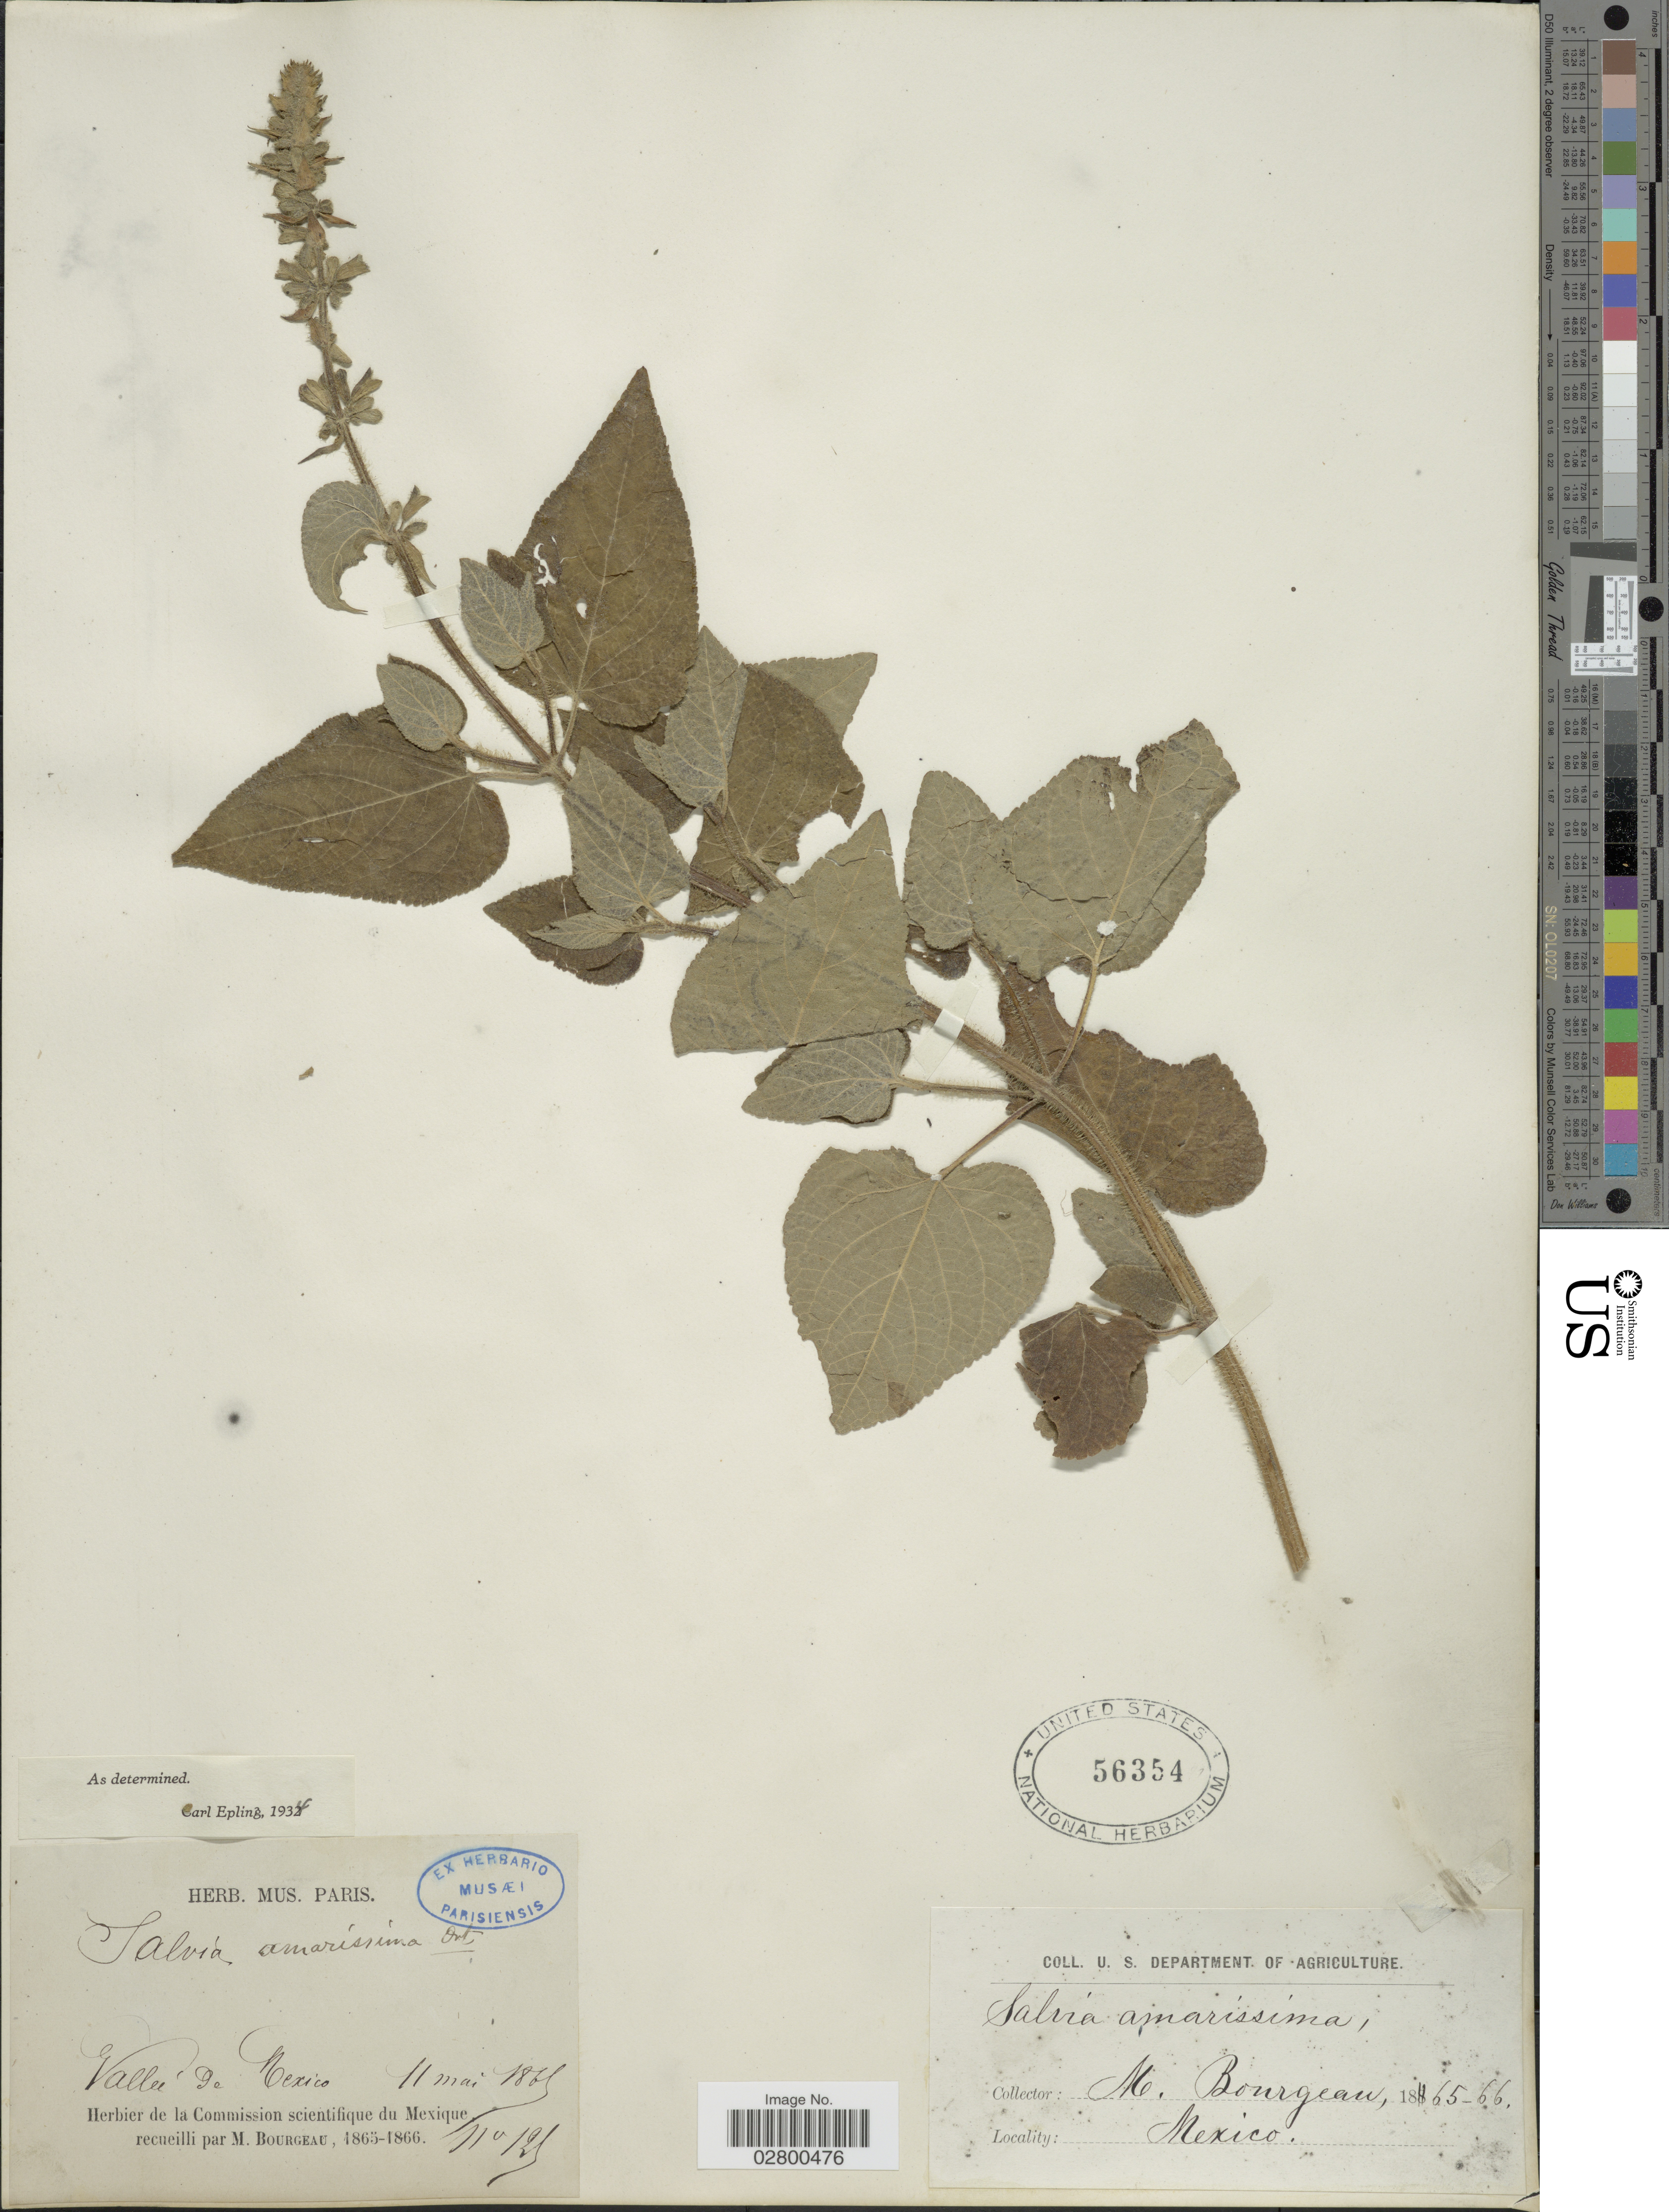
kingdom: Plantae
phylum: Tracheophyta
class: Magnoliopsida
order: Lamiales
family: Lamiaceae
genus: Salvia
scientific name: Salvia amarissima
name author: Orteg.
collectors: M. Bourgeau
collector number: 125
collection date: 1865-05-11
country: Mexico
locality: Vallée de Mexico.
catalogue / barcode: US 56354